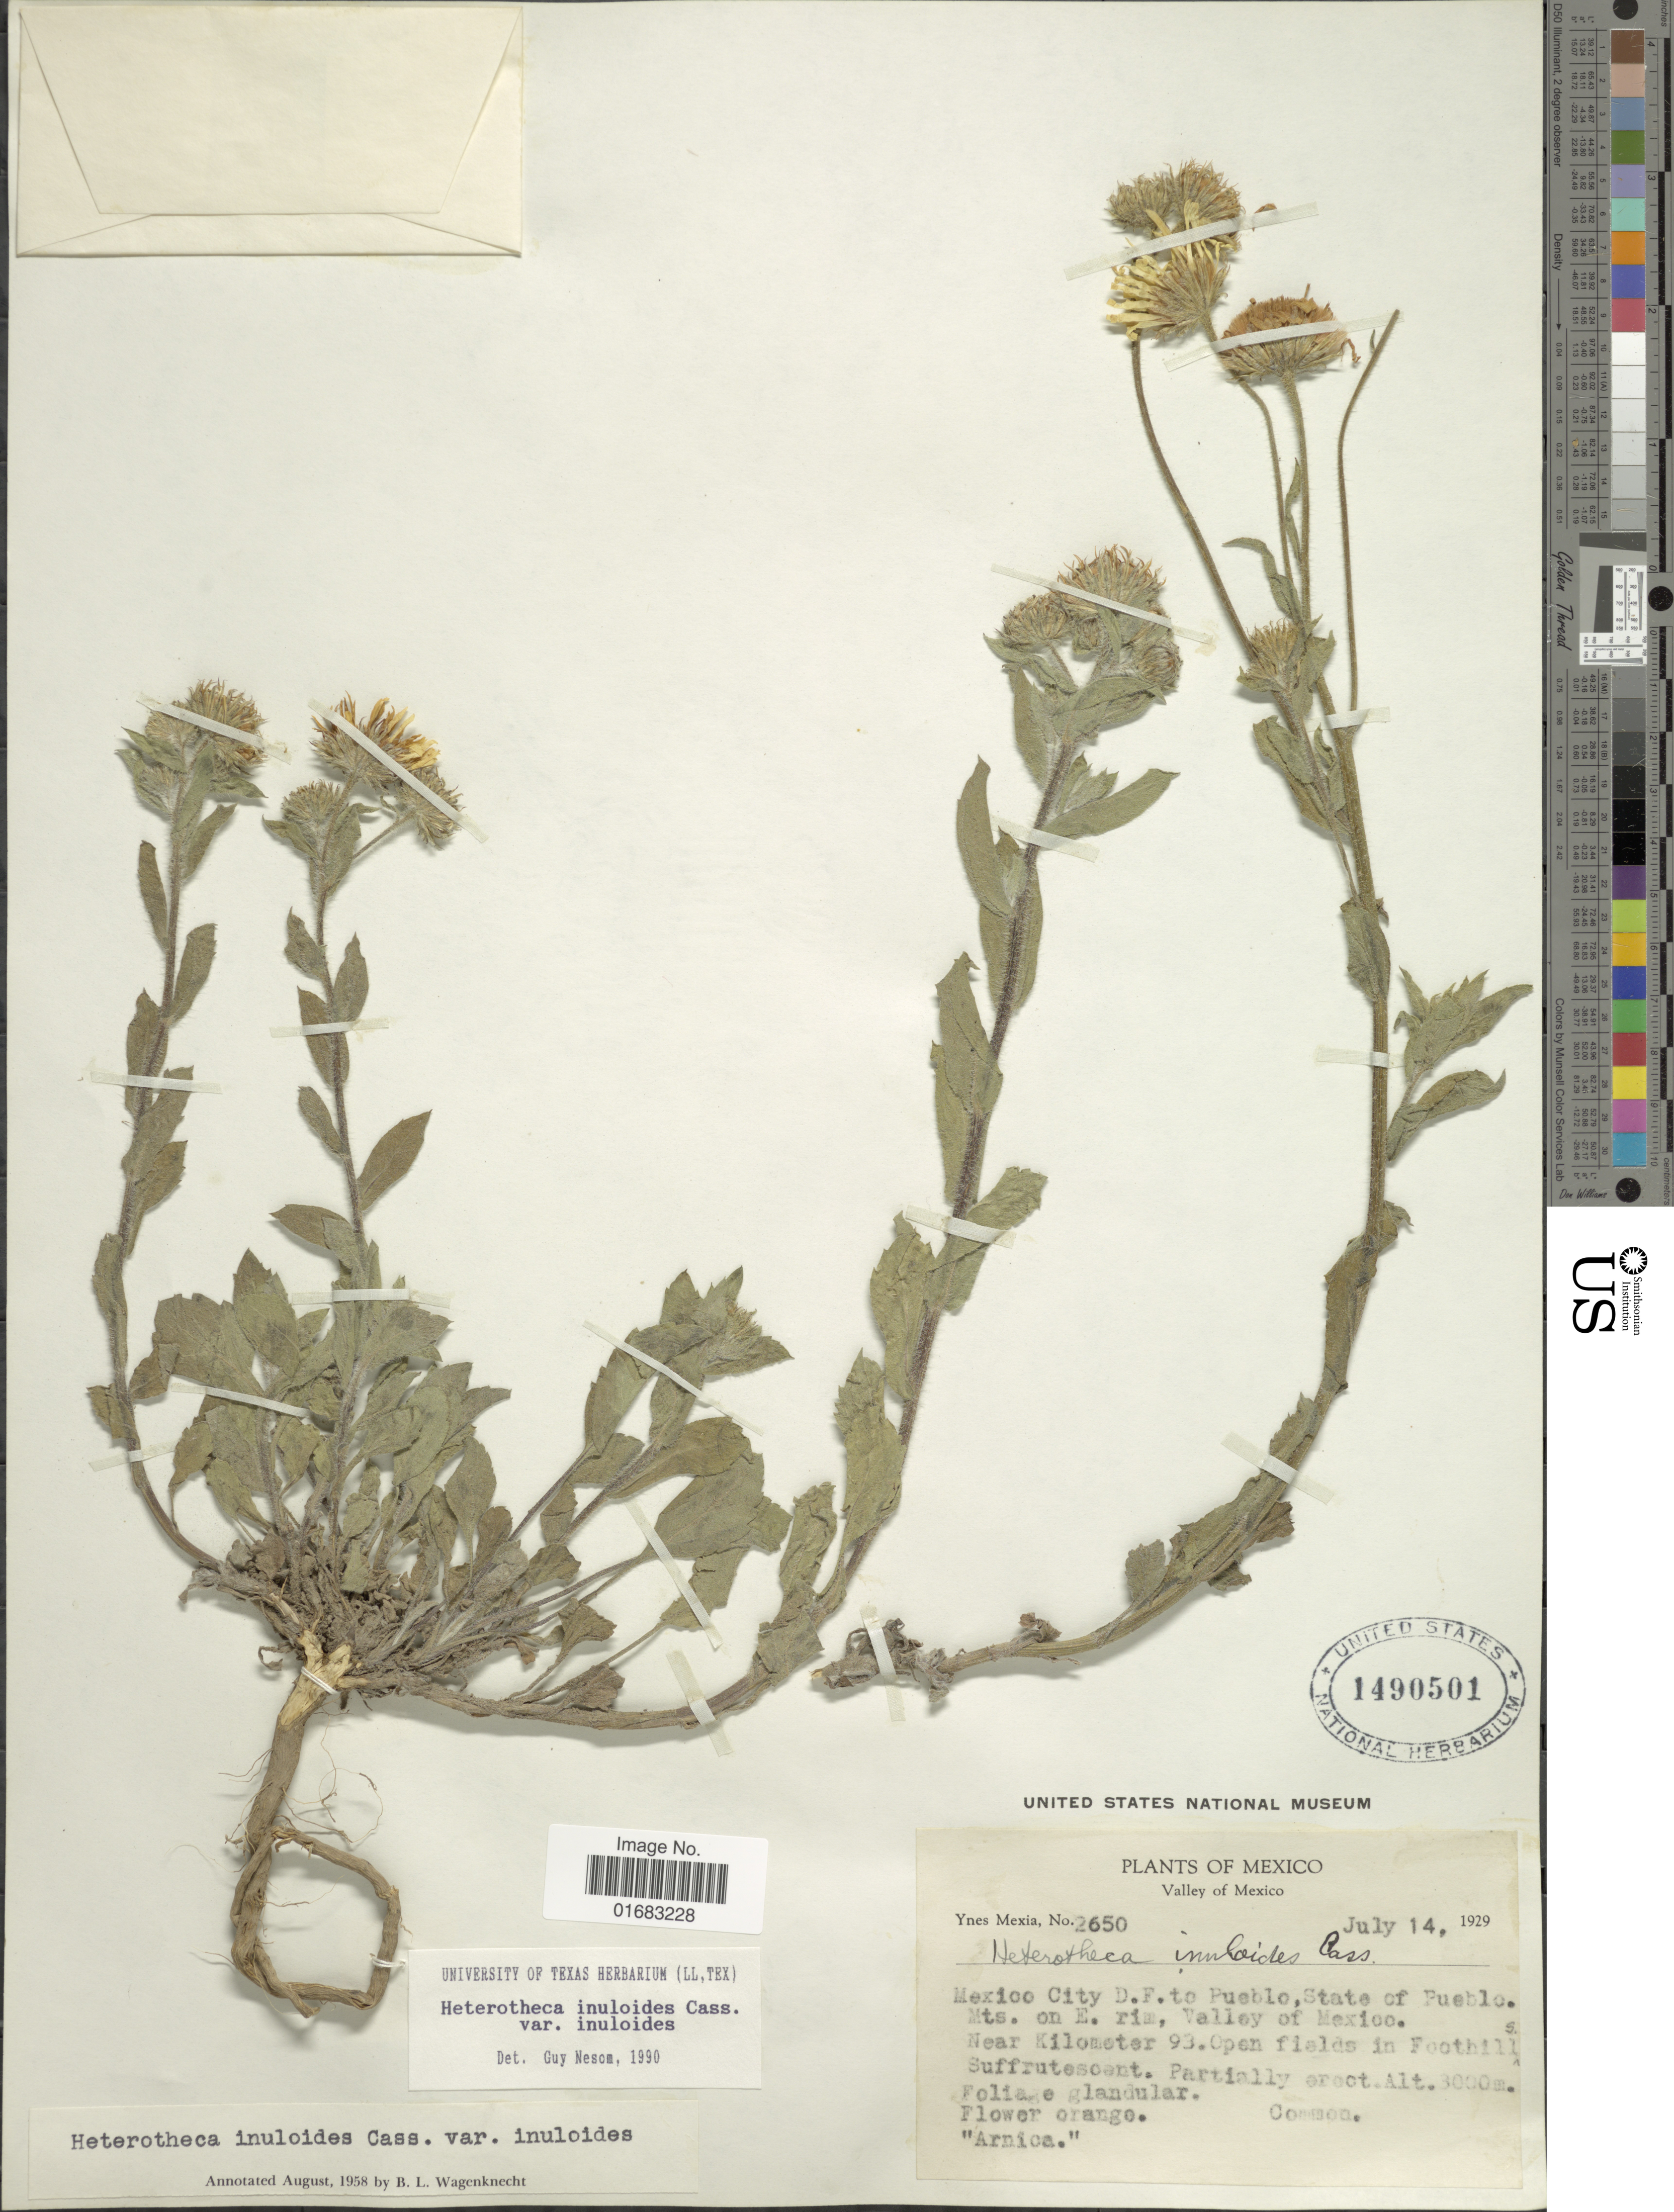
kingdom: Plantae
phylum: Tracheophyta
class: Magnoliopsida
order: Asterales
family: Asteraceae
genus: Heterotheca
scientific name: Heterotheca inuloides var. inuloides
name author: Cass.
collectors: Y. Mexia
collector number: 2650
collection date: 1929-07-14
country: Mexico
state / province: Puebla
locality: Mexico City D. F. to Puebla, State of Puebla. Mts. on E. rim, Valley of Mexico, Near Kilometer 93. open field in Foothills. Suffrutescant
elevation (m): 3000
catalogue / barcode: US 1490501